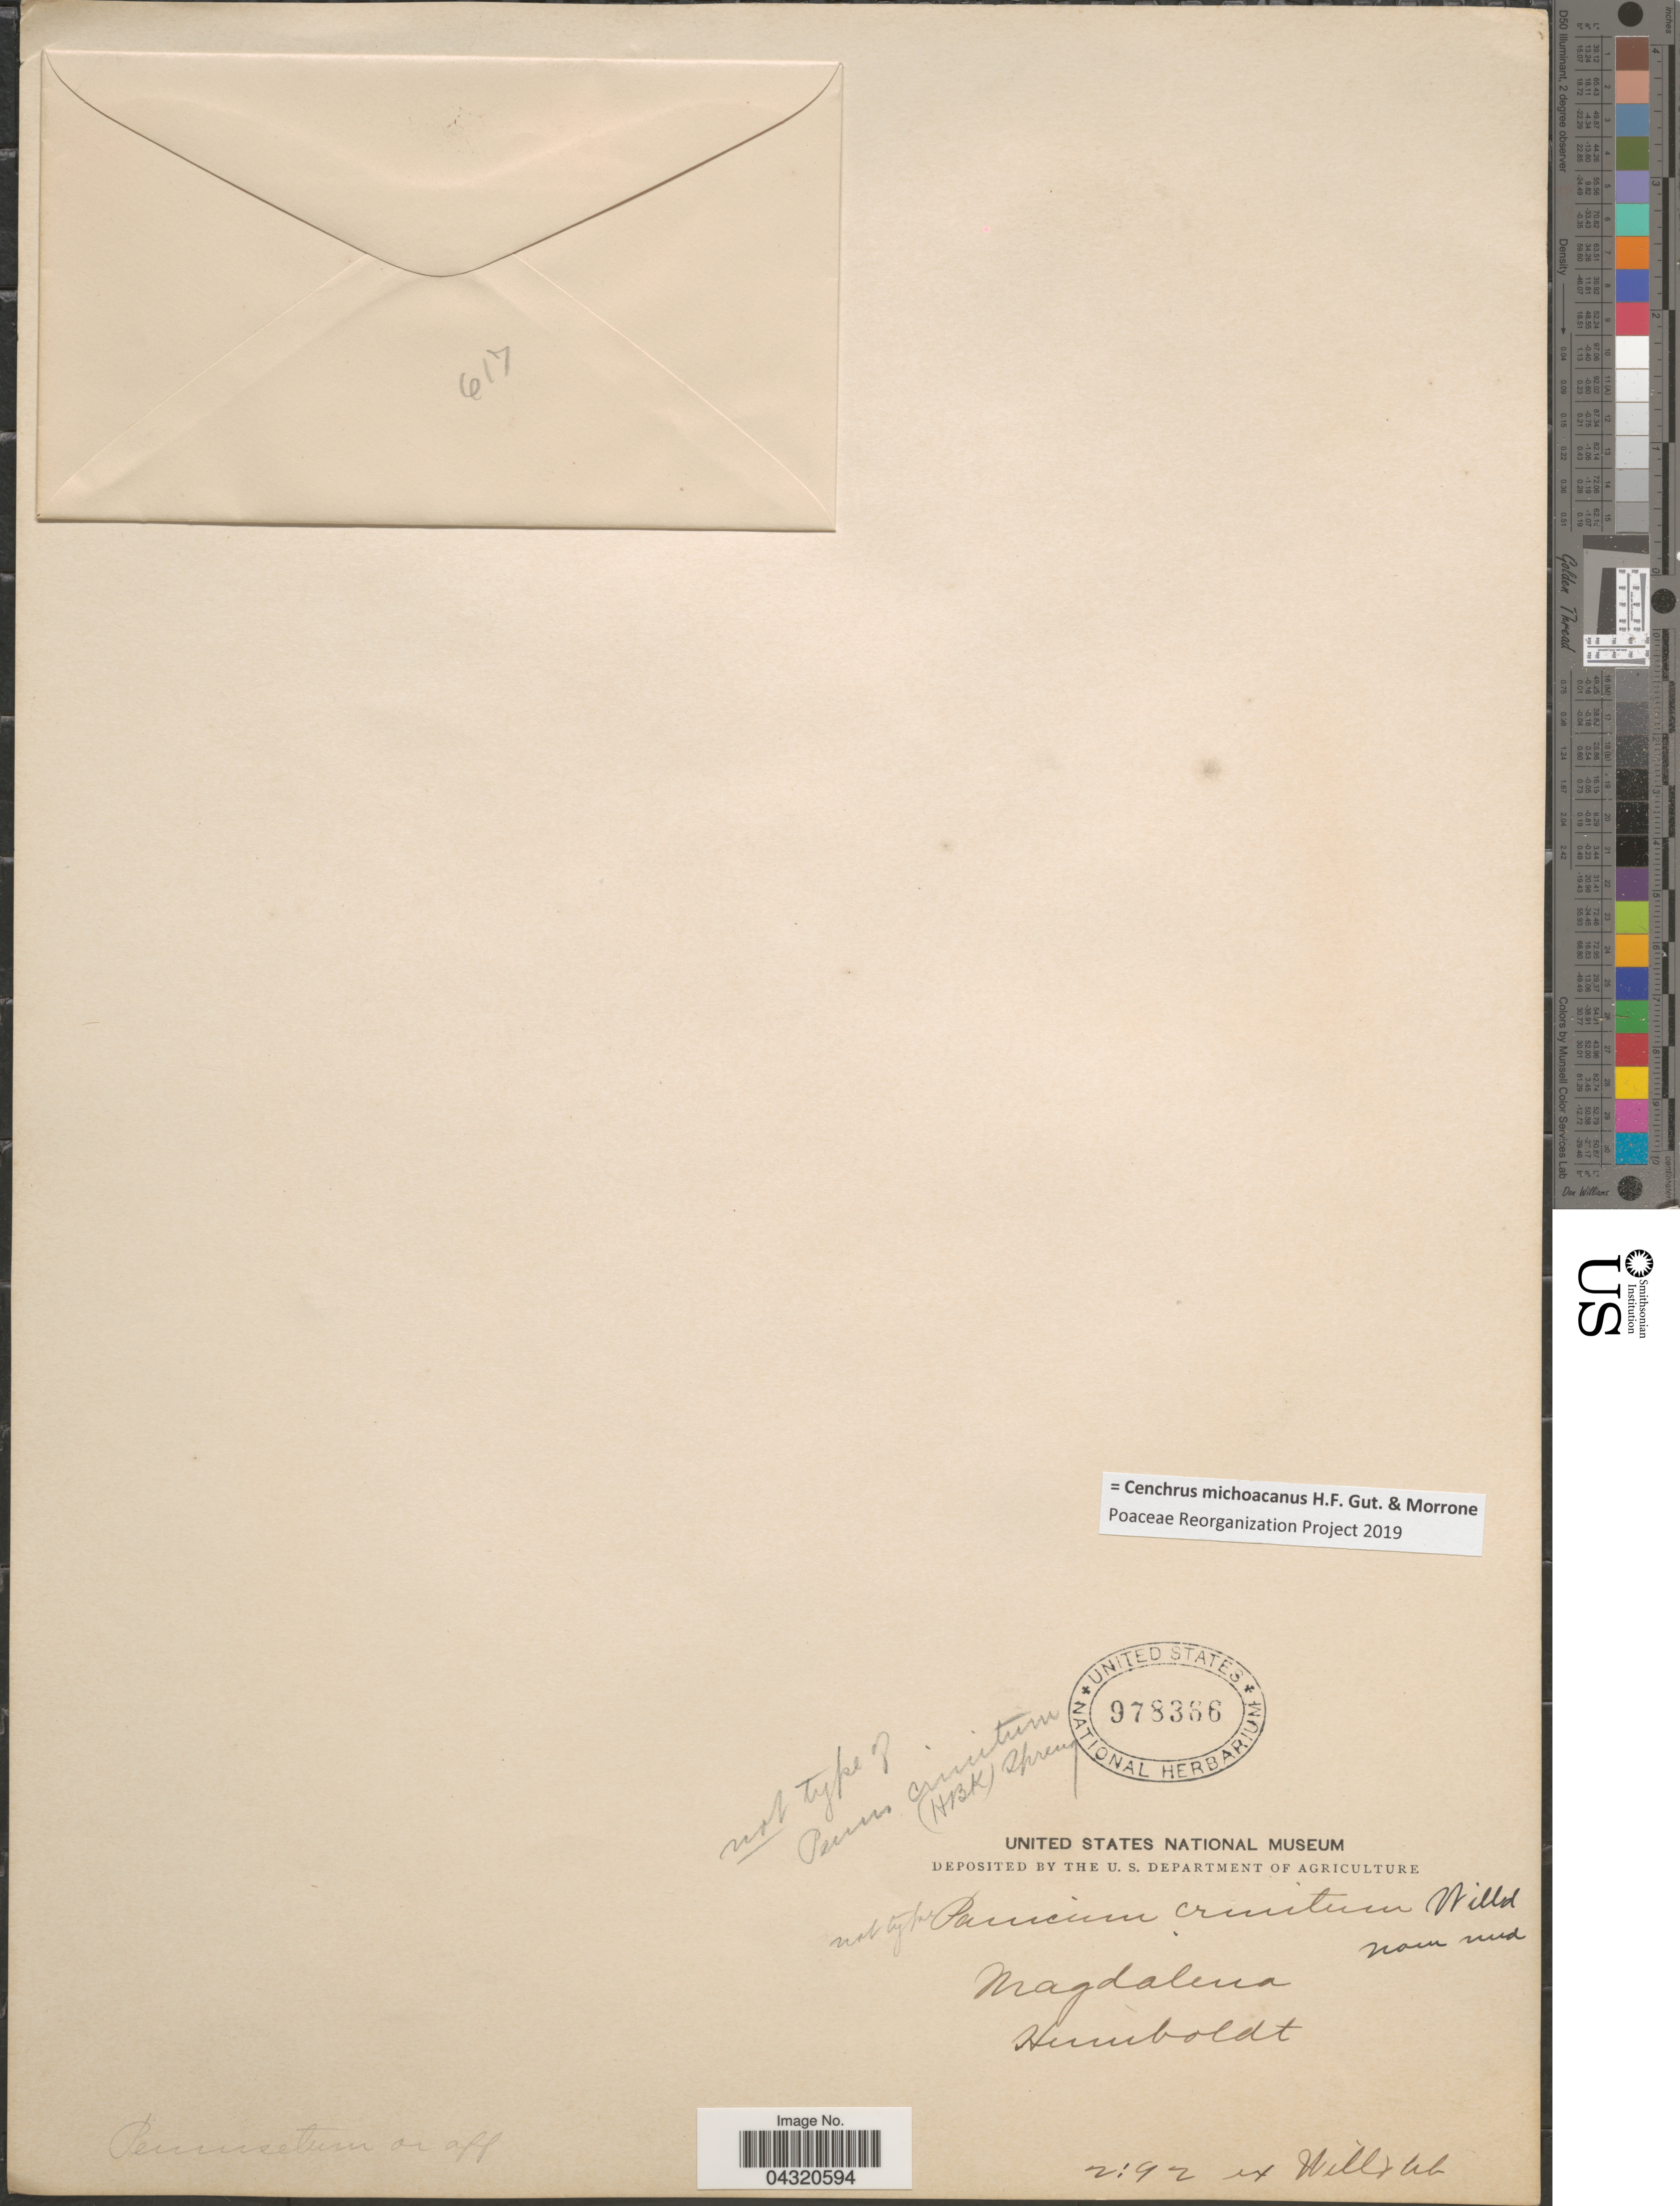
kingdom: Plantae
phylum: Tracheophyta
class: Liliopsida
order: Poales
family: Poaceae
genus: Cenchrus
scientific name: Cenchrus michoacanus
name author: H.F. Gut. & Morrone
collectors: -. Humboldt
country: Colombia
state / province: Magdalena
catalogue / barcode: US 978366